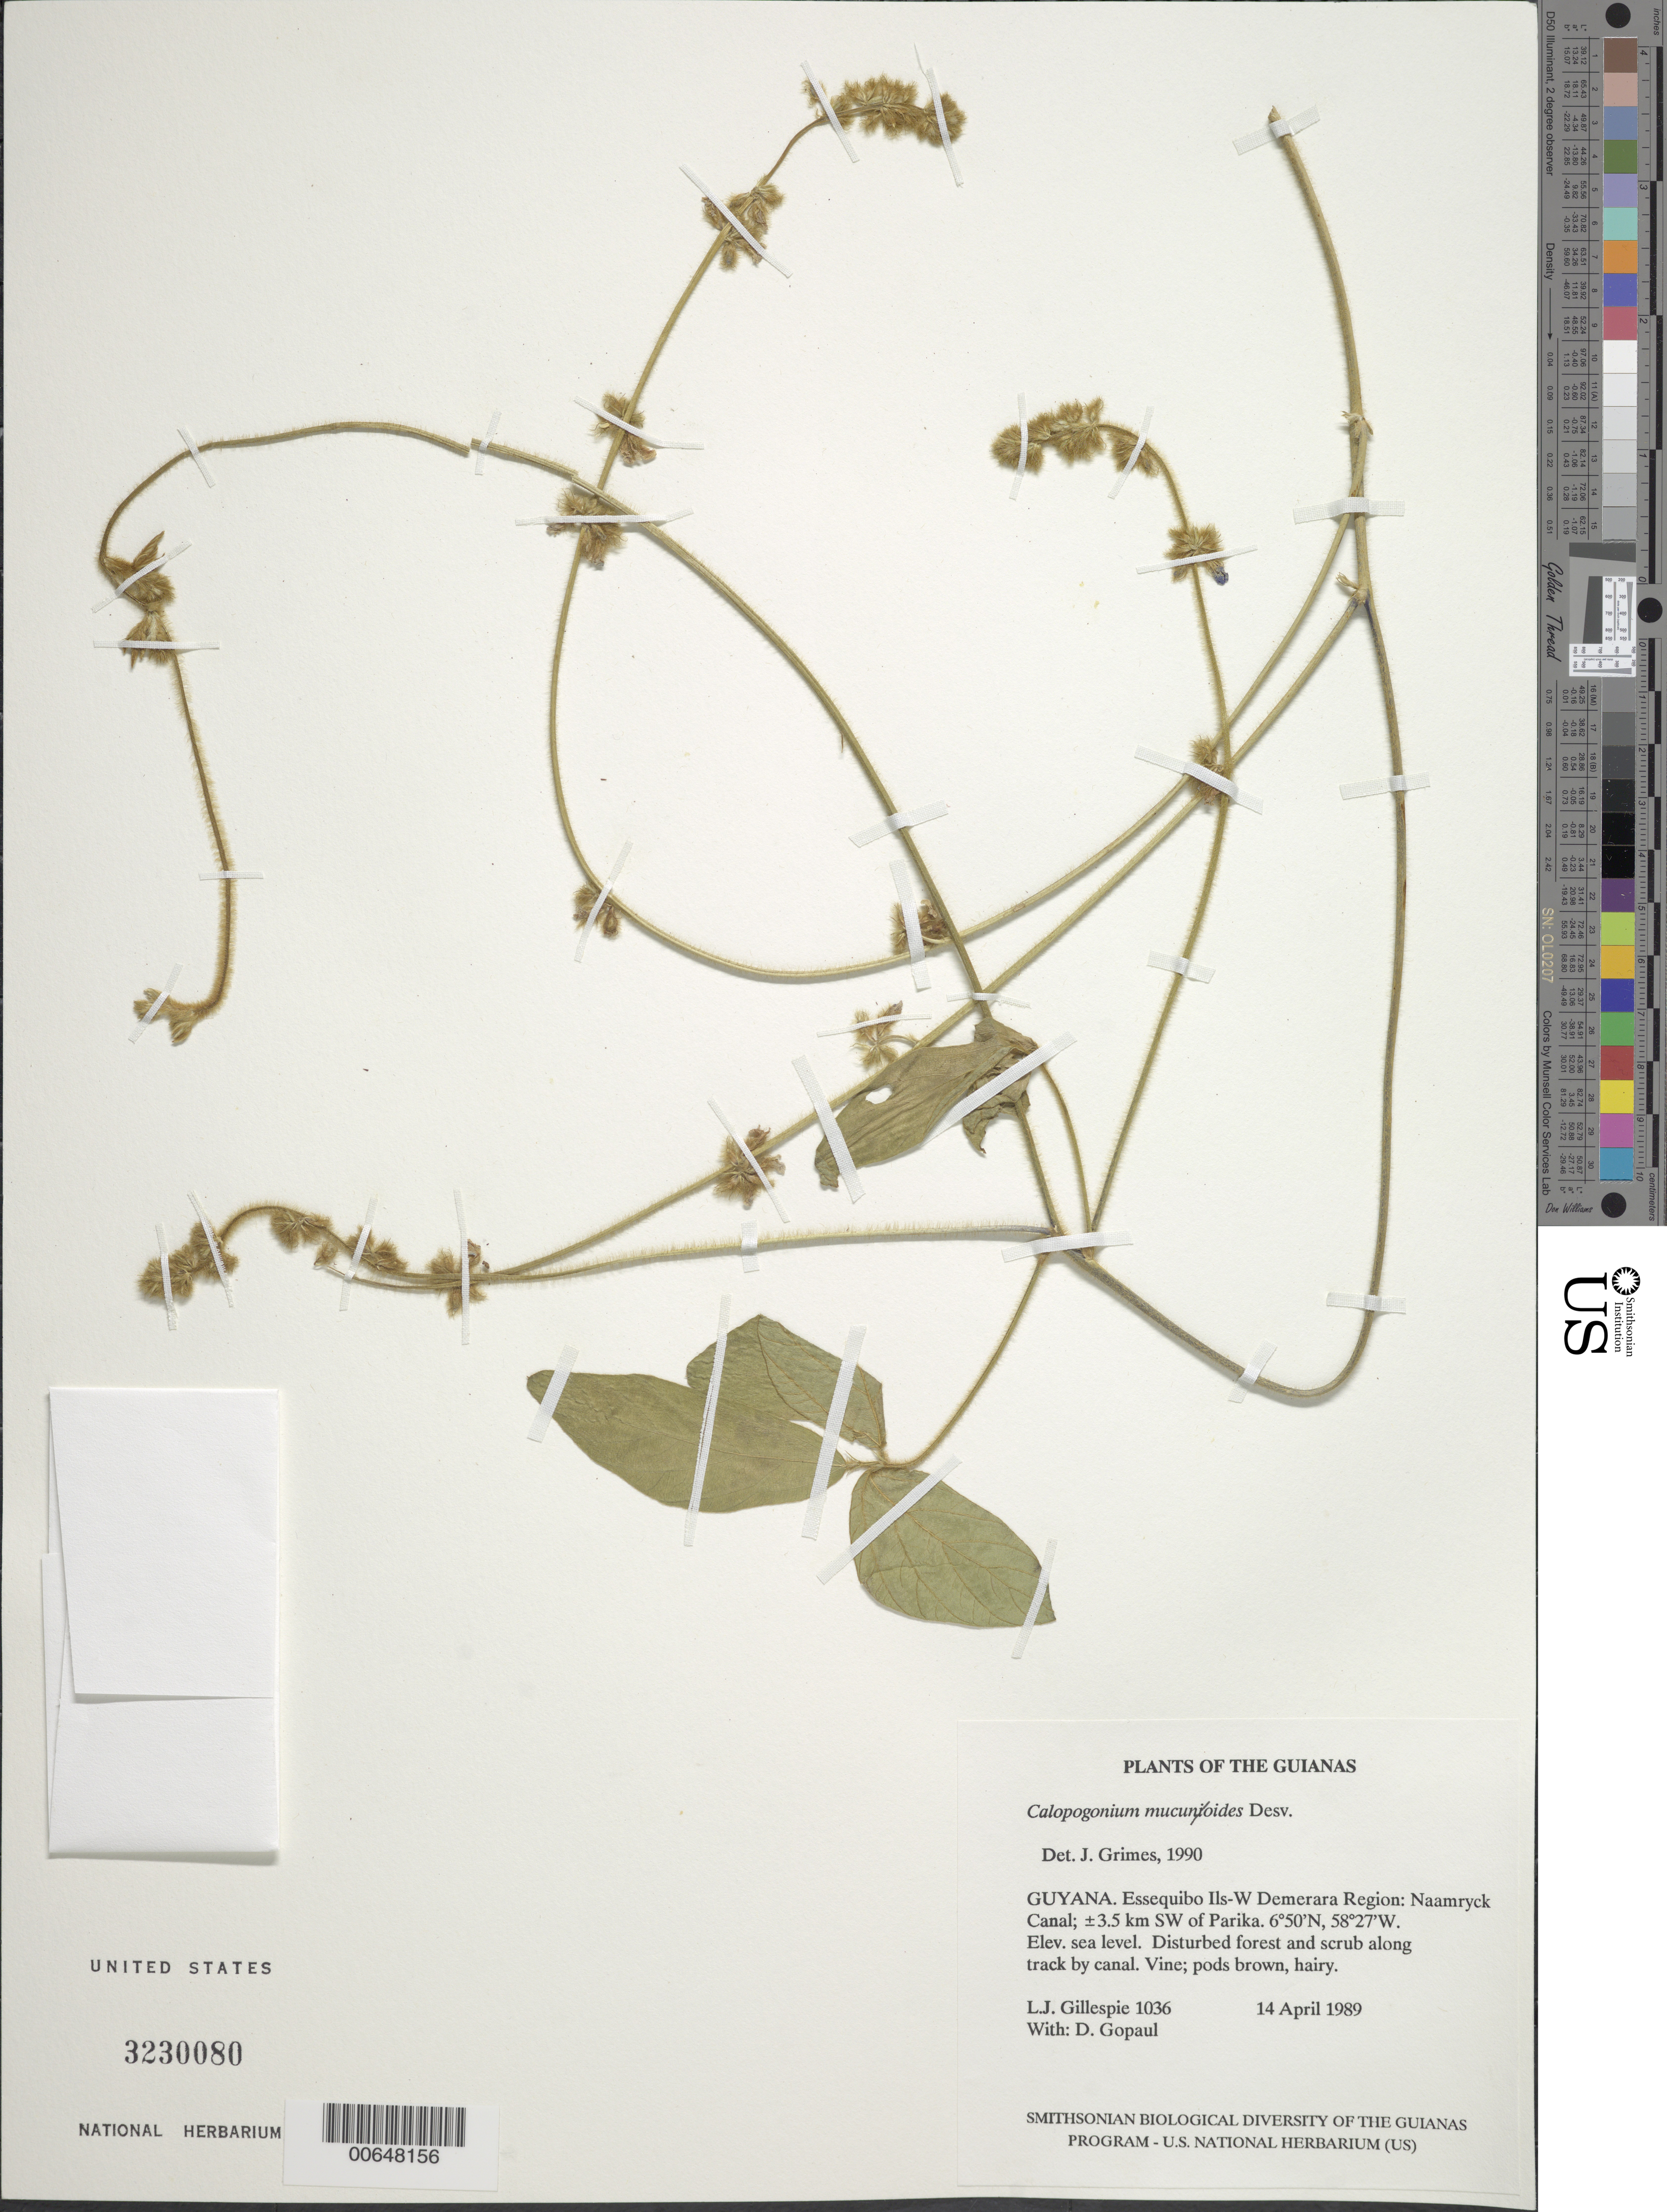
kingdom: Plantae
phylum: Tracheophyta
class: Magnoliopsida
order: Fabales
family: Fabaceae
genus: Calopogonium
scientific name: Calopogonium mucunoides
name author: Desv.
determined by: Grimes, J.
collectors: L. J. Gillespie & D. Gopaul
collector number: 1036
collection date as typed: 14 April 1989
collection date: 1989-04-14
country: Guyana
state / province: Essequibo Isl-W. Demerara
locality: Naamryck Canal; ±3.5 km SW of Parika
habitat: Disturbed forest and scrub along track by canal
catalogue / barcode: US 3230080